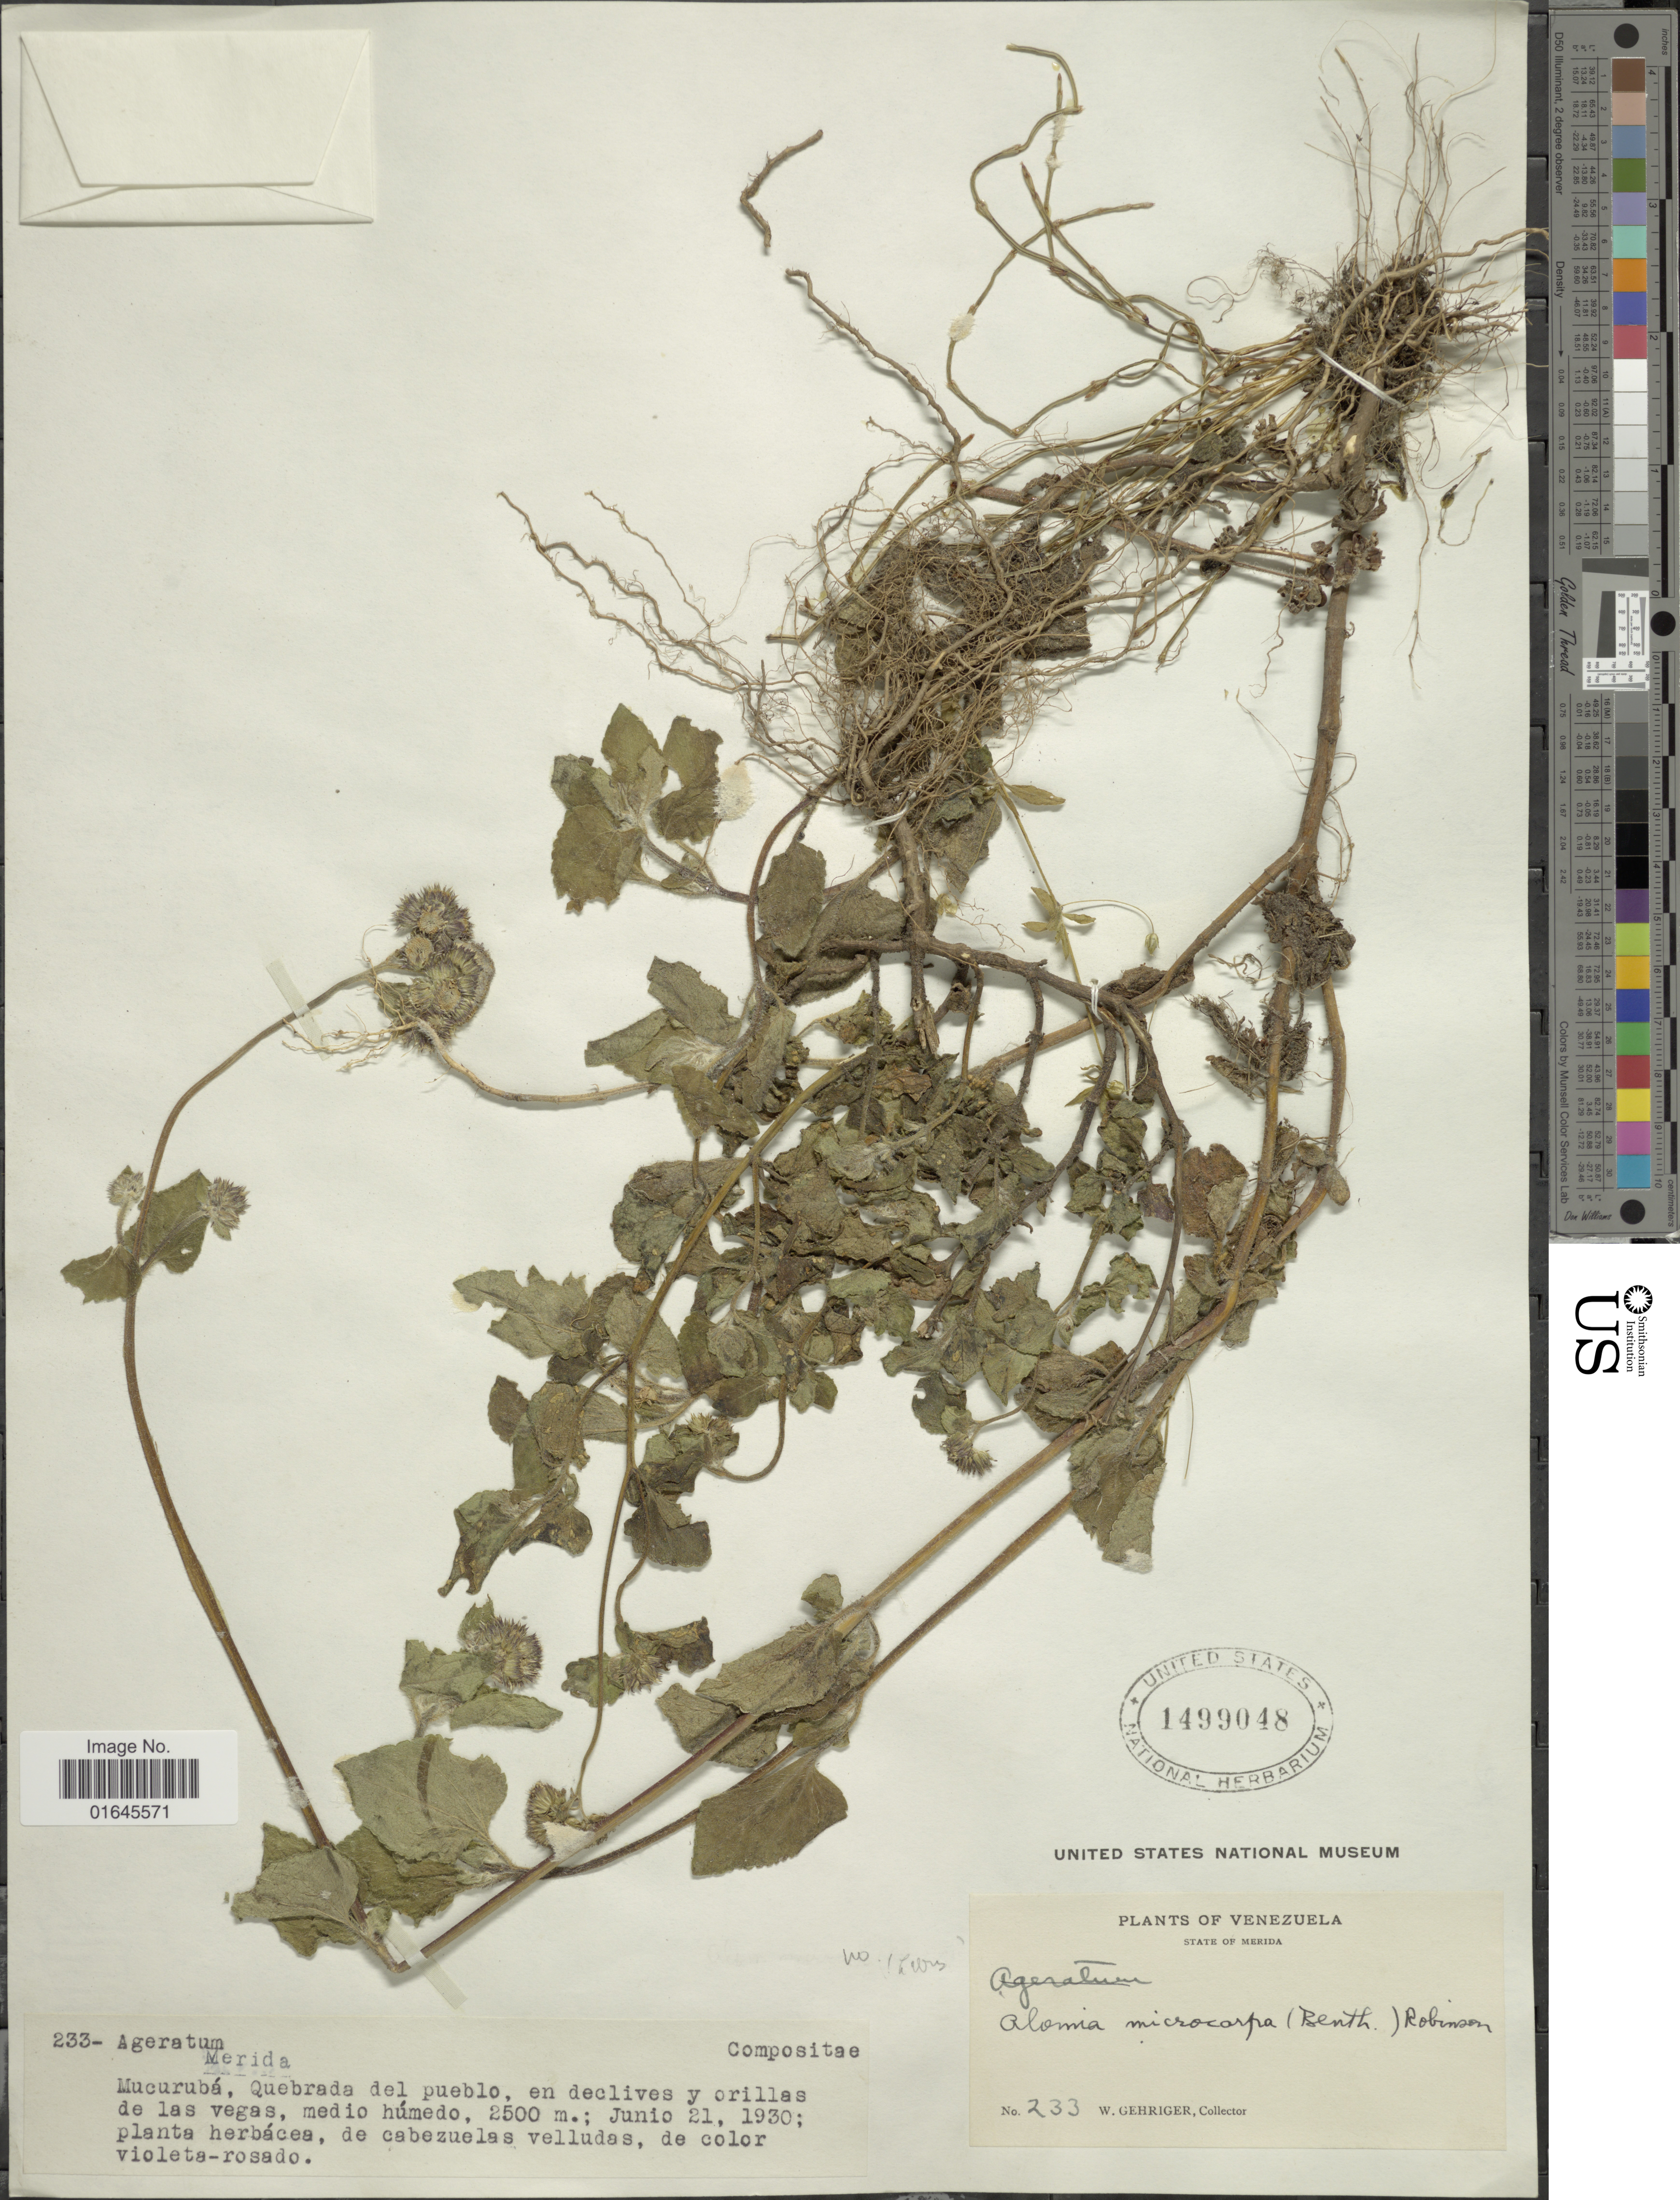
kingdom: Plantae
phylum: Tracheophyta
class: Magnoliopsida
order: Asterales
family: Asteraceae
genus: Ageratum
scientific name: Ageratum microcarpum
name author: (Benth. ex Oerst.) Hemsl.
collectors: W. Gehriger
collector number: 233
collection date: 1930-06-21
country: Venezuela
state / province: Mérida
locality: Mucurubá, Quebrada del pueblo, en declives y orillas de las vegas, medio húmedo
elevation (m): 2500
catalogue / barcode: US 1499048